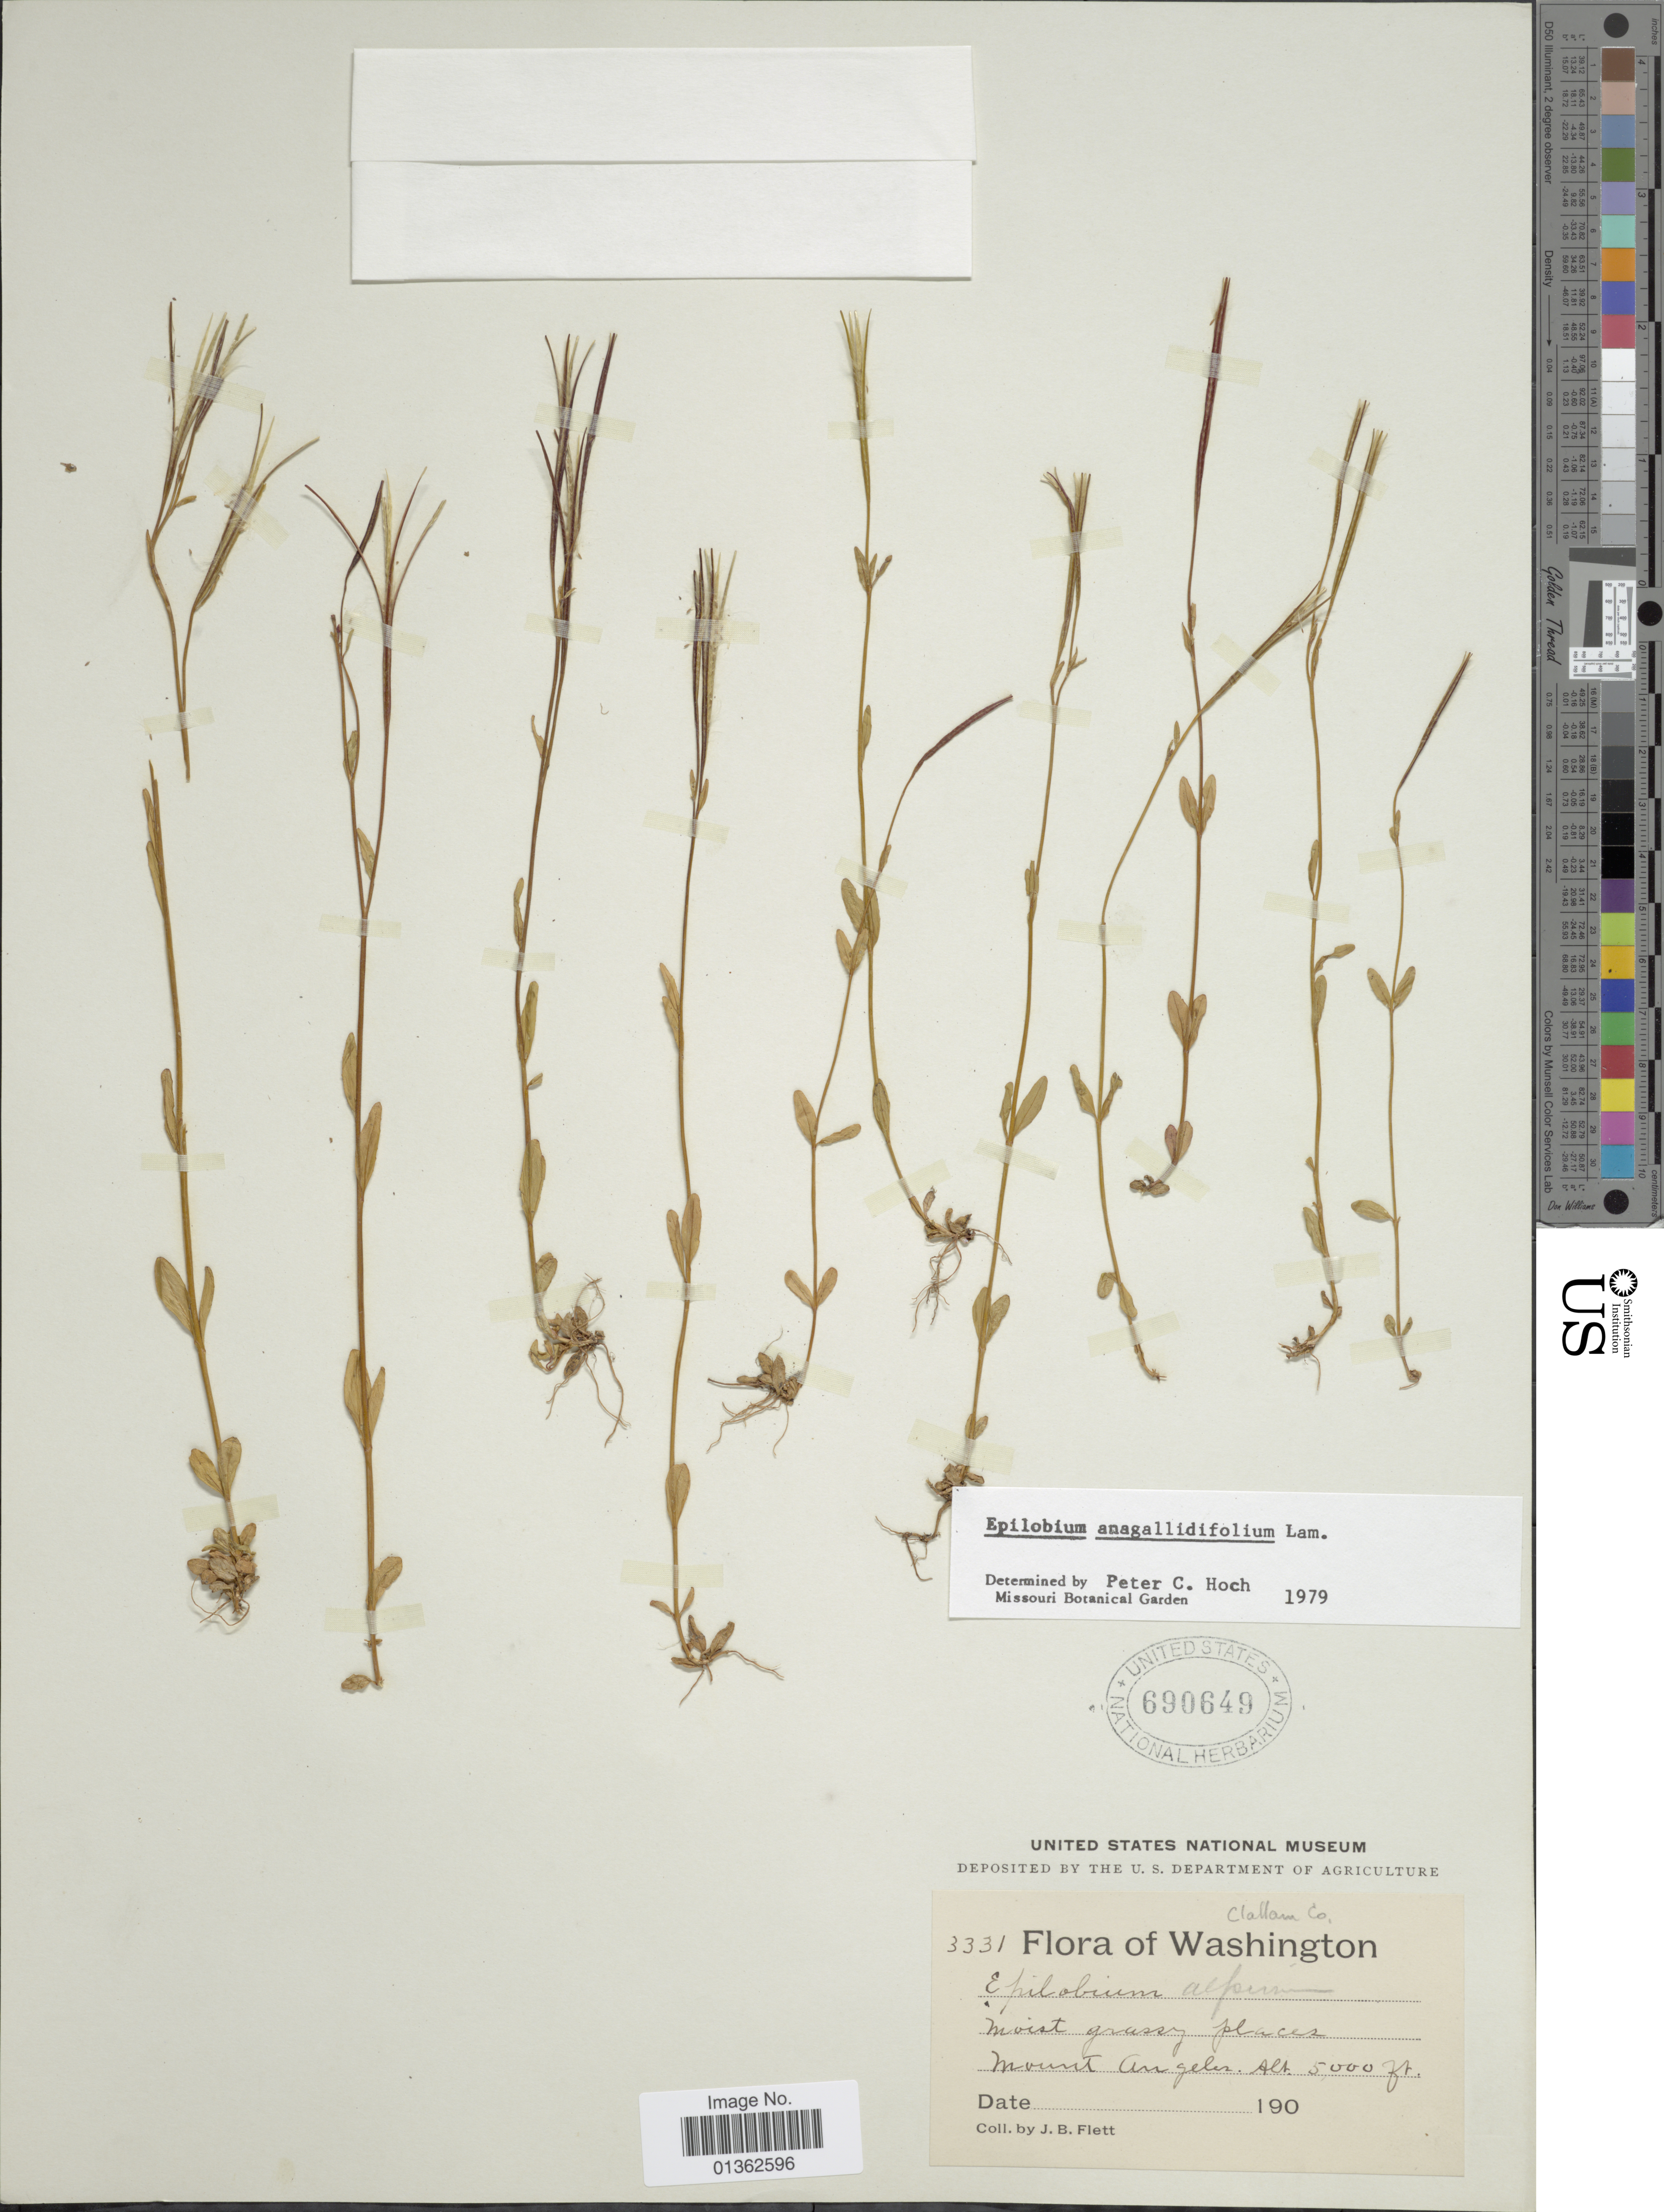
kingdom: Plantae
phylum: Tracheophyta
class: Magnoliopsida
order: Myrtales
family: Onagraceae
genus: Epilobium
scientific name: Epilobium anagallidifolium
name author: Lam.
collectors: J. Flett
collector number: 3331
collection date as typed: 190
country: United States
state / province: Washington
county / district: Clallam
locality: Clallam Co. Mount Angeles.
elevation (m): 1524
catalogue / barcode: US 690649